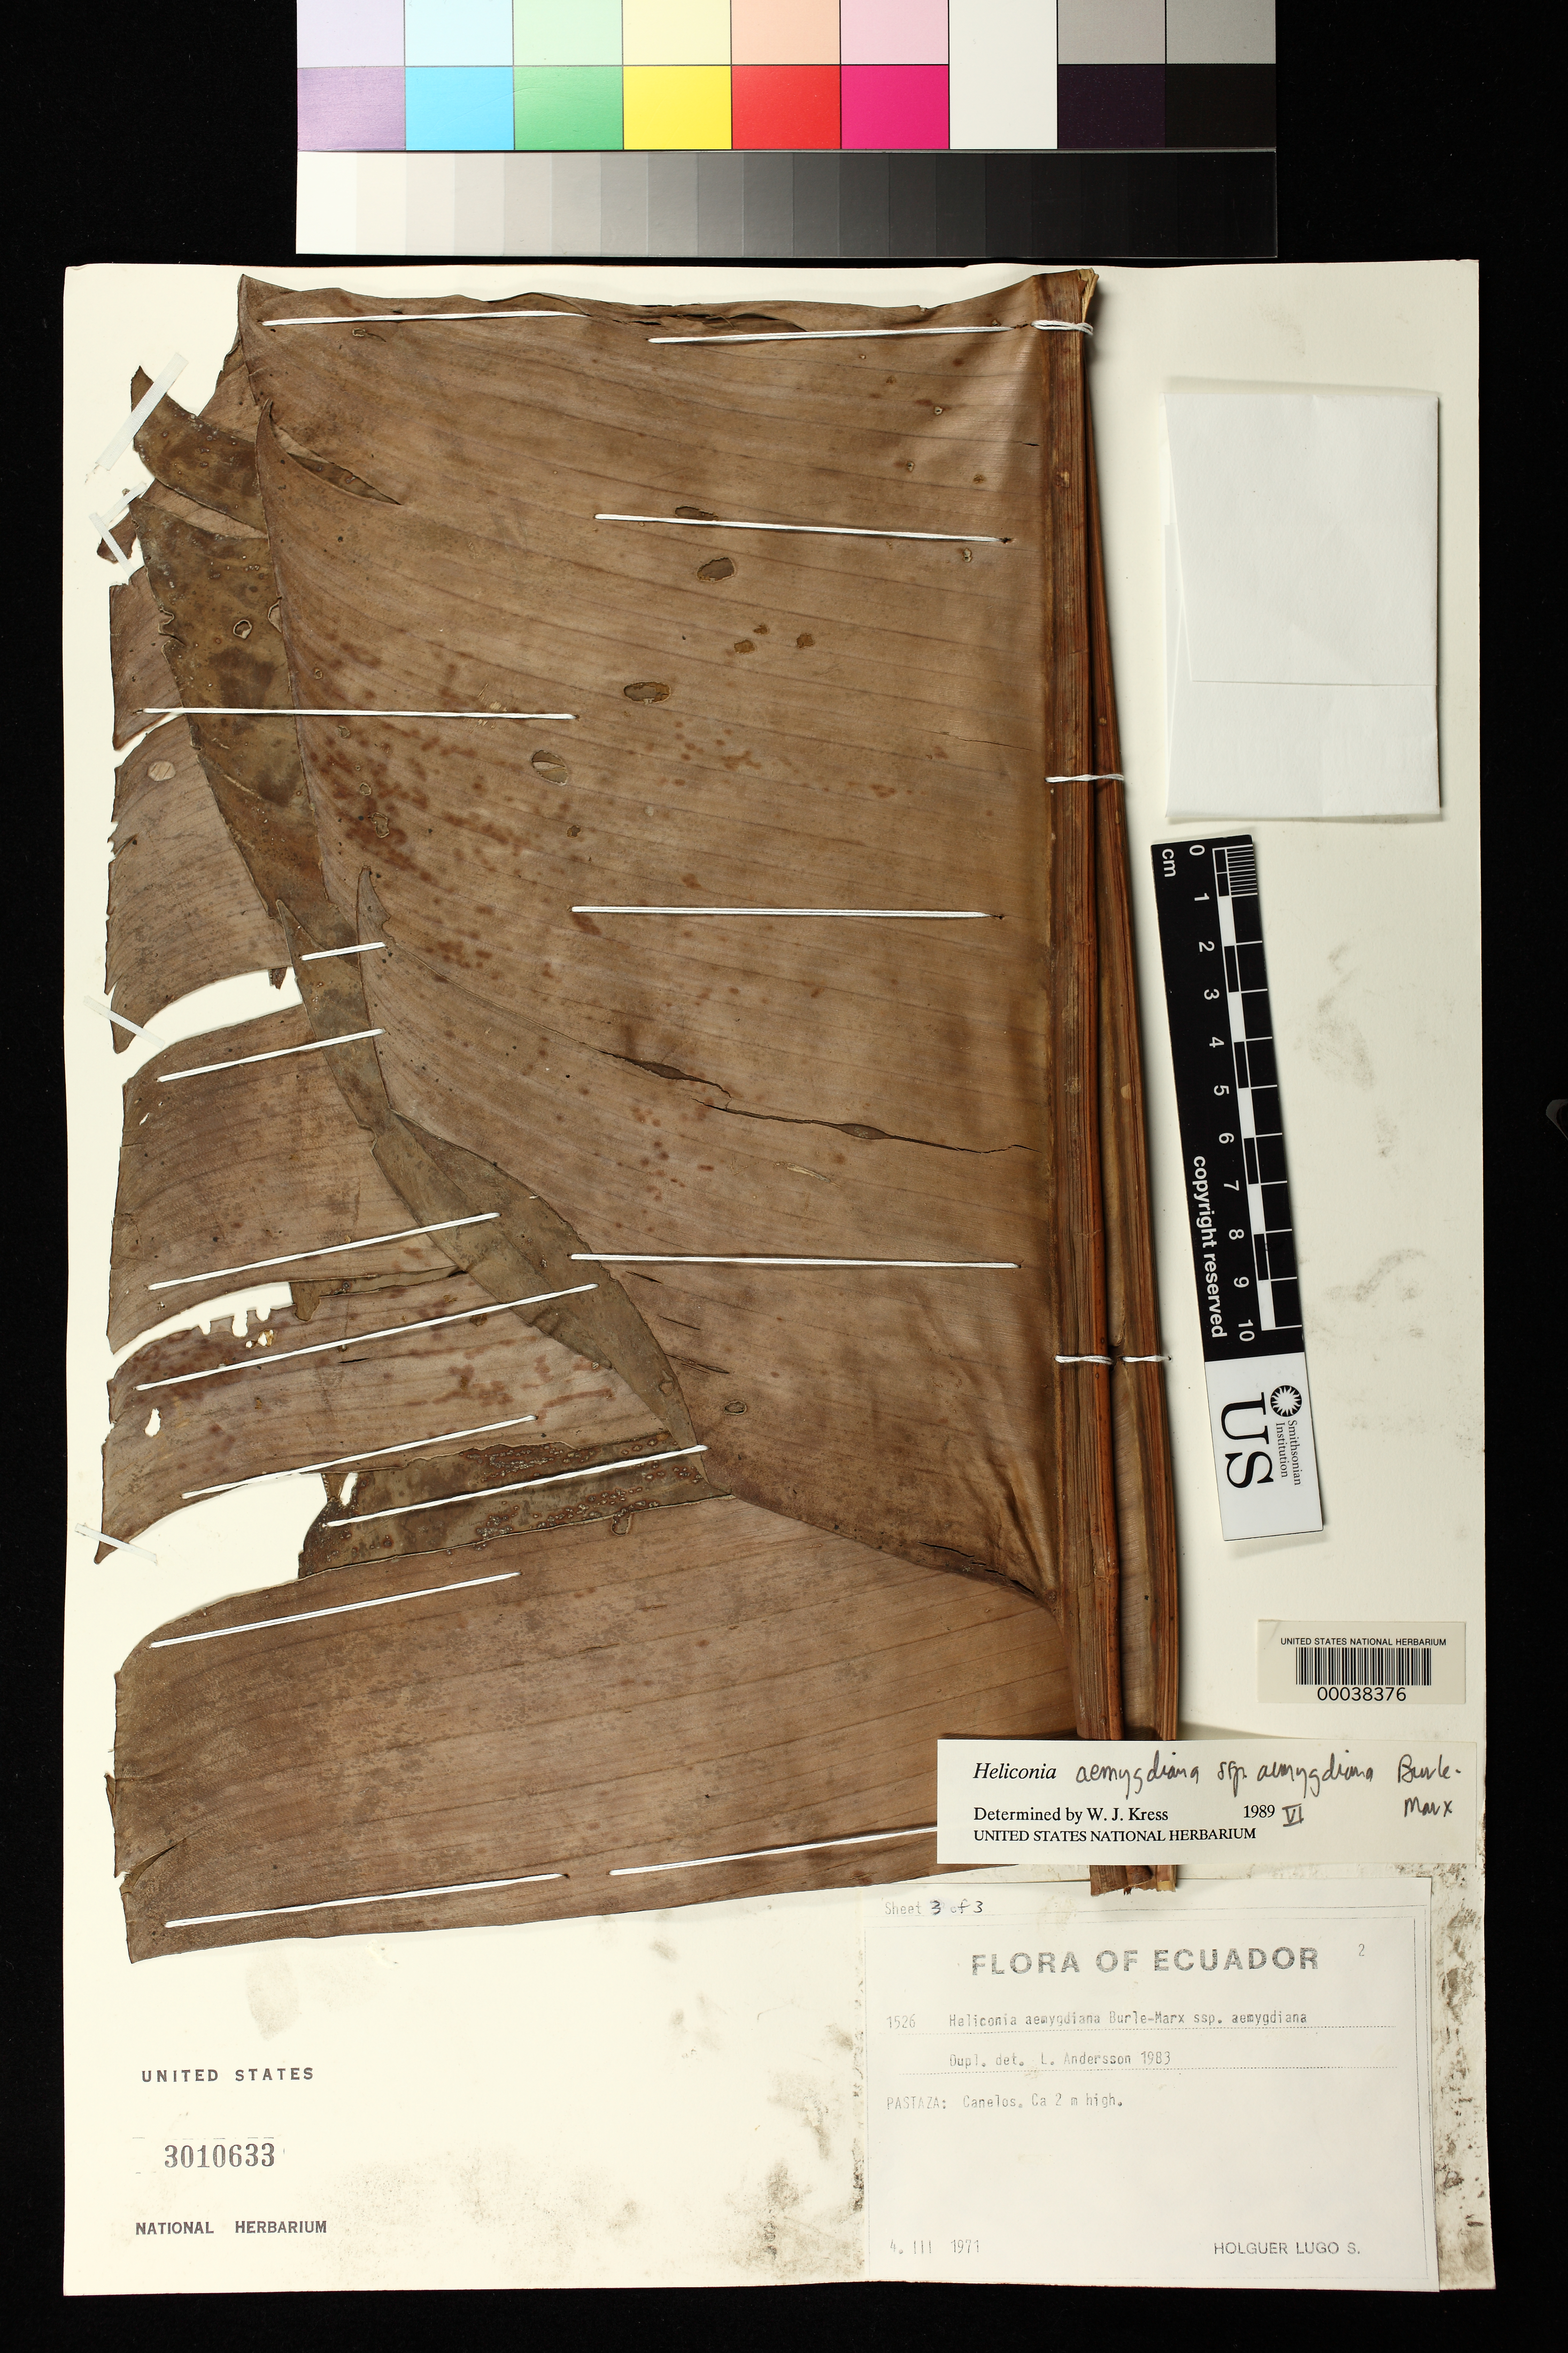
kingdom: Plantae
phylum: Tracheophyta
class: Liliopsida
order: Zingiberales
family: Heliconiaceae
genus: Heliconia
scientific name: Heliconia aemygdiana subsp. aemygdiana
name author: Burle-Marx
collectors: H. Lugo S.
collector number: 1526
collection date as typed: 04 Mar 1971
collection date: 1971-03-04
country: Ecuador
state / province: Pastaza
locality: Canelos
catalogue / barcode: US 3010633